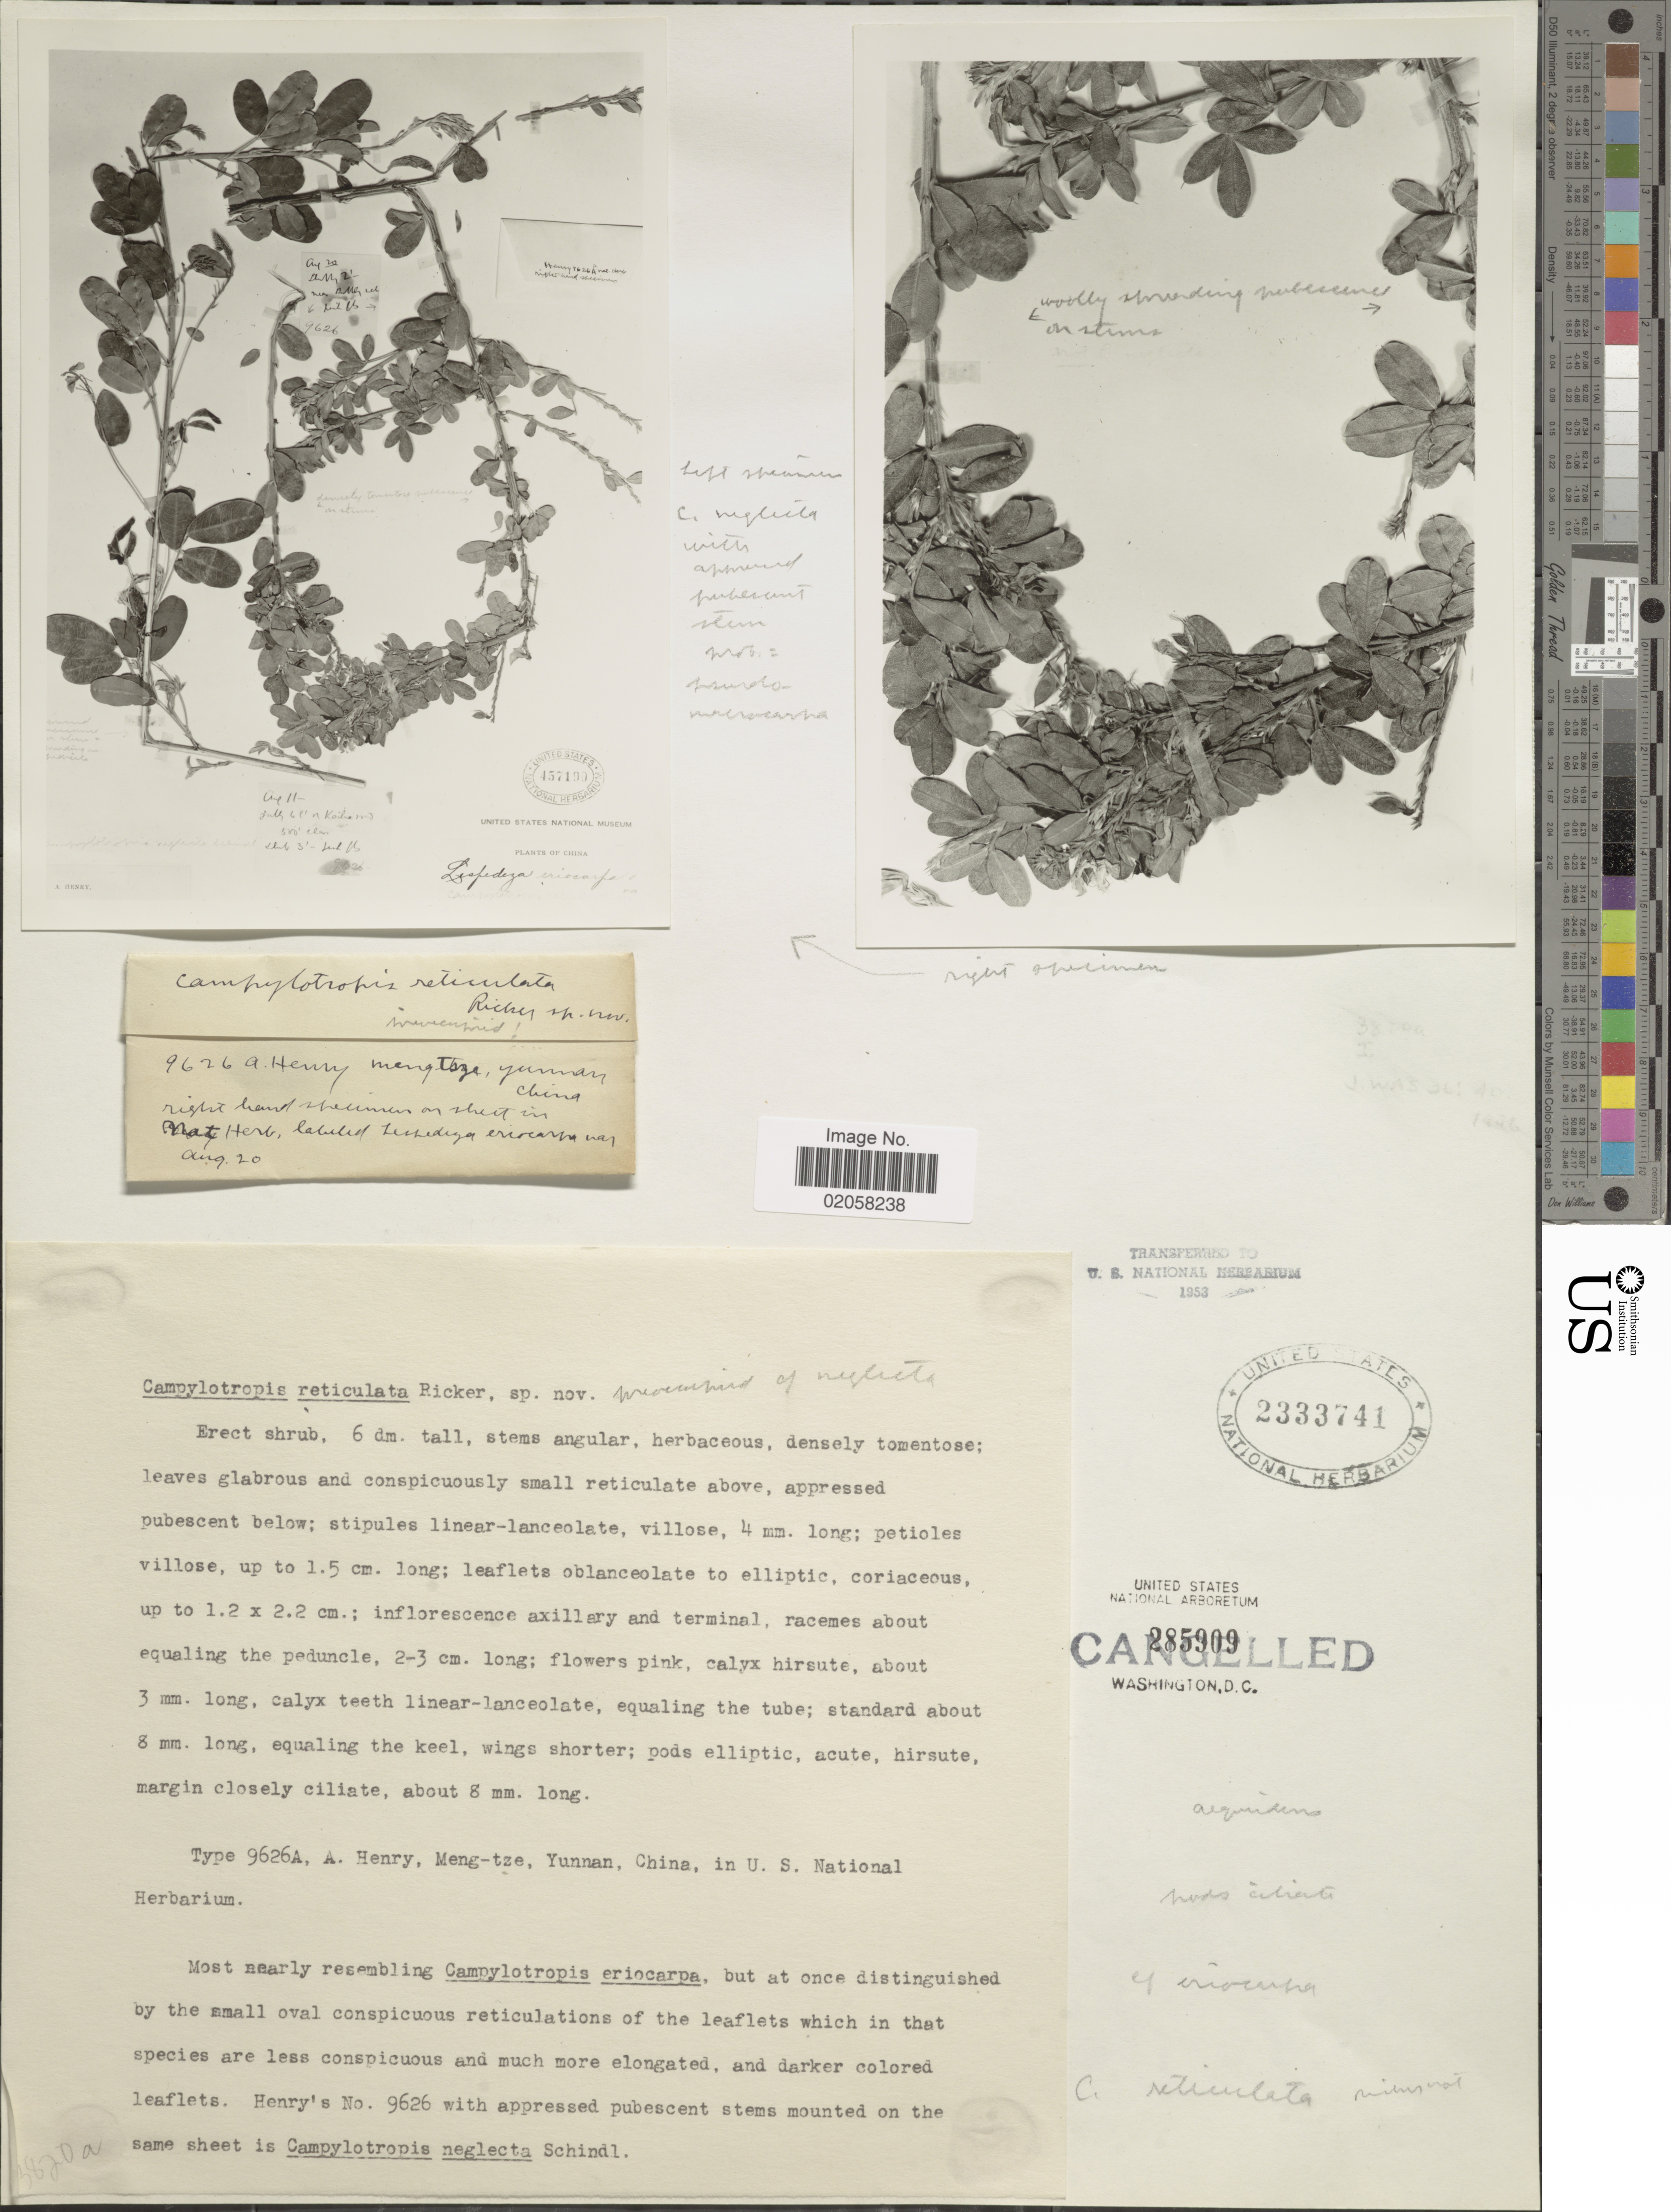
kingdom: Plantae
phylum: Tracheophyta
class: Magnoliopsida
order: Fabales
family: Fabaceae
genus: Campylotropis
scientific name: Campylotropis reticulata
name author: Ricker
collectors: A. Henry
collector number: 9626 A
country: China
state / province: Yunnan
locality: Mengtze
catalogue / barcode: US 2333741-2